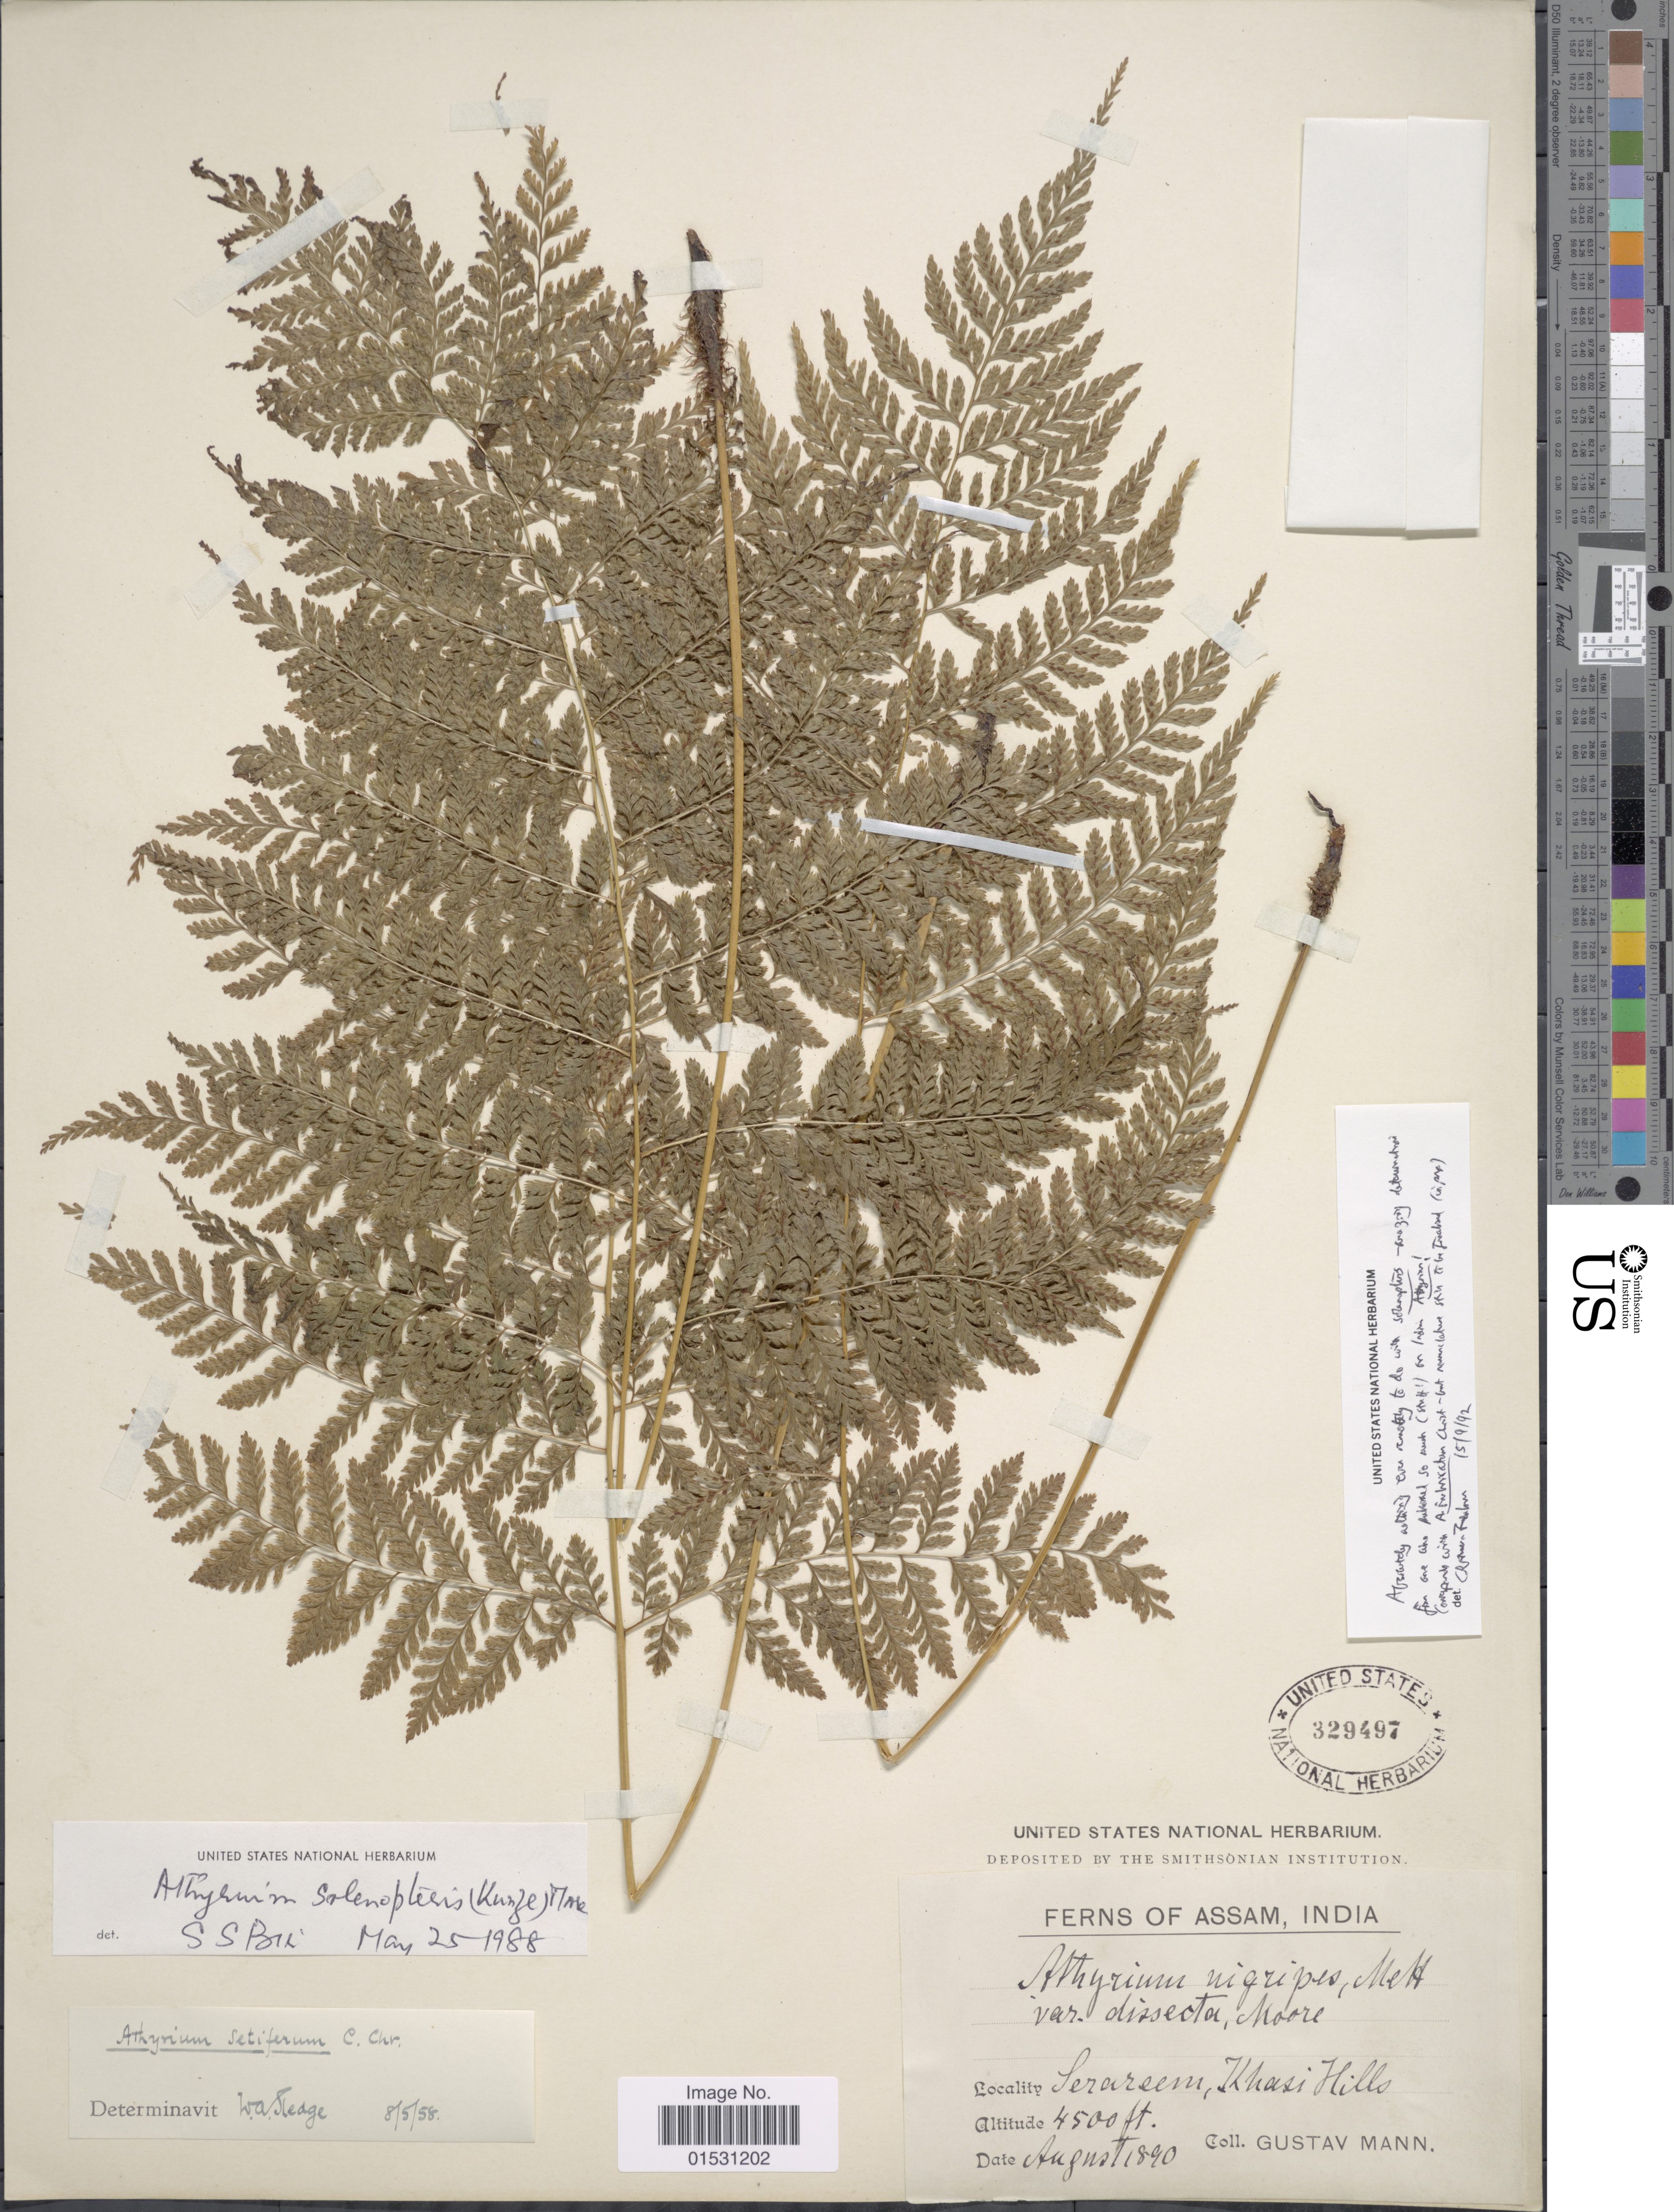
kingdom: Plantae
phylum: Tracheophyta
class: Polypodiopsida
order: Polypodiales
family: Athyriaceae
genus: Athyrium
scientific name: Athyrium setiferum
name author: C. Chr.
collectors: G. Mann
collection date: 1890-08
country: India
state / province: Meghalaya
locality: Serareem, Khasi Hills.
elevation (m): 1372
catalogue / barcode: US 329497